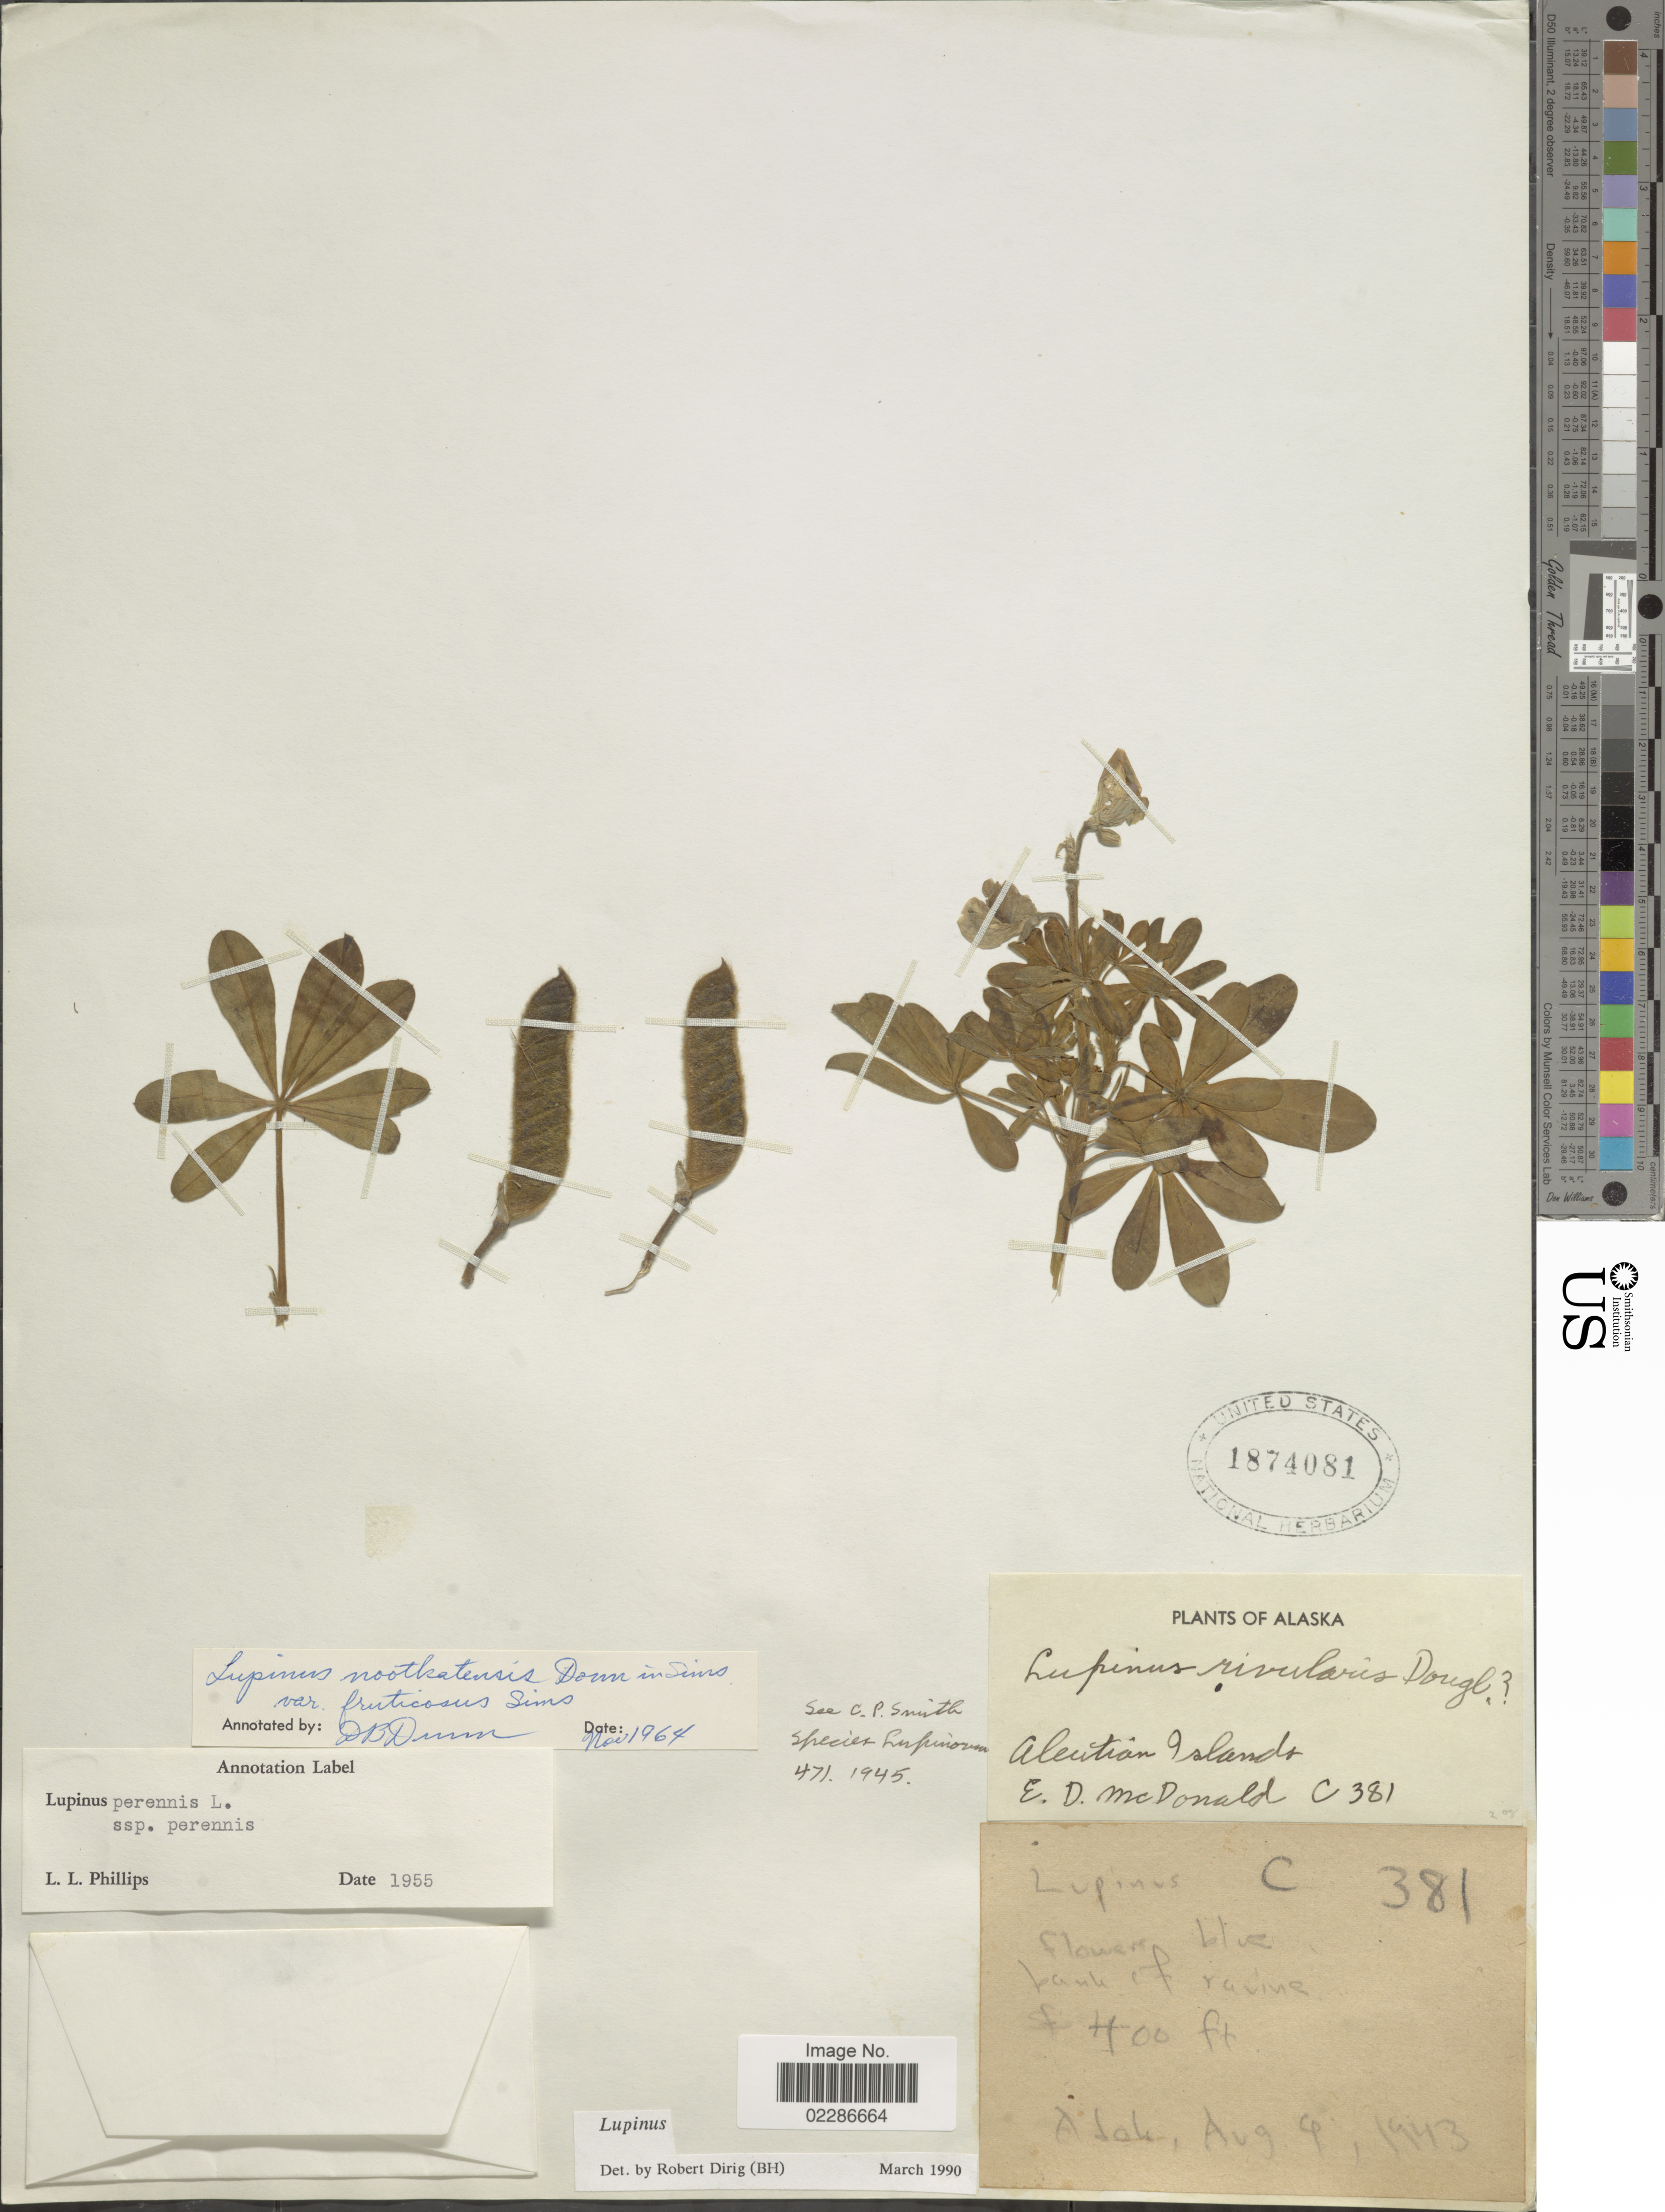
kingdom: Plantae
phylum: Tracheophyta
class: Magnoliopsida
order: Fabales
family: Fabaceae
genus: Lupinus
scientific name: Lupinus perennis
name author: L.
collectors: E. D. McDonald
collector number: C 381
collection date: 1943-08-09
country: United States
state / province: Alaska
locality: Aleutian Islands, bank of ravine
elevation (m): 122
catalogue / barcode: US 1874081